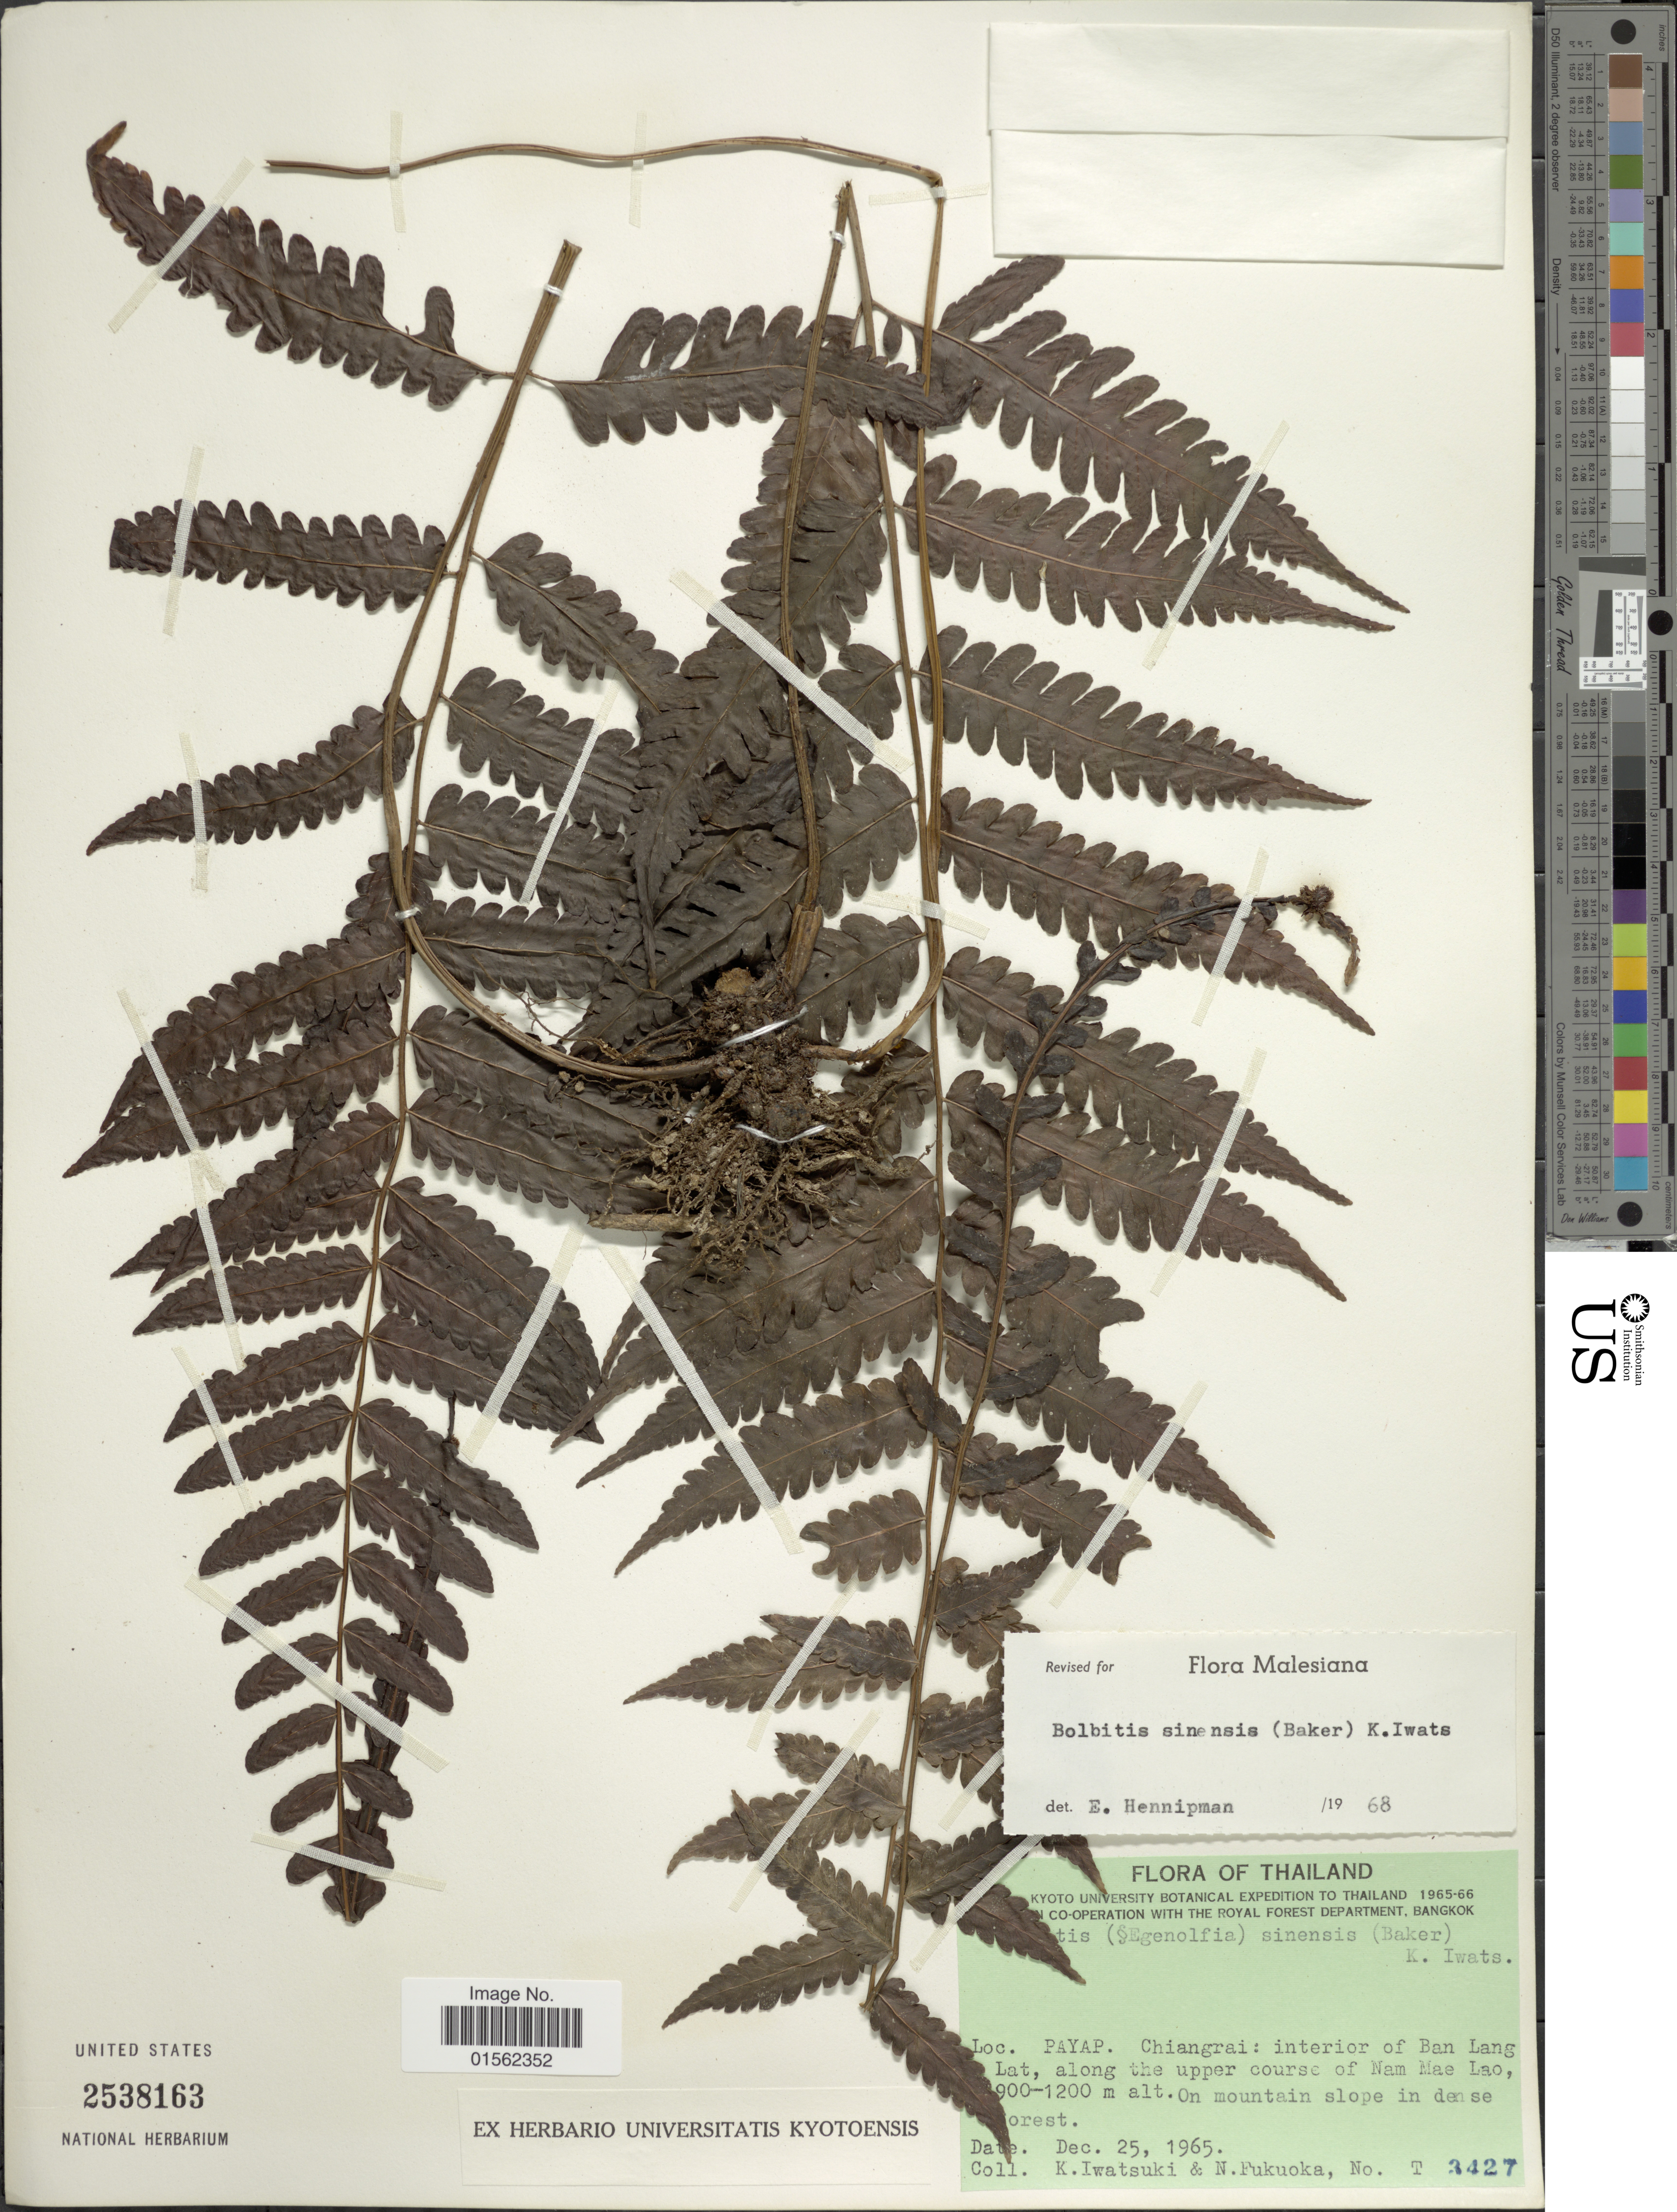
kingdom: Plantae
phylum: Tracheophyta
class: Polypodiopsida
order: Polypodiales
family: Dryopteridaceae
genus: Bolbitis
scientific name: Bolbitis sinensis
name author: (Baker) K. Iwats.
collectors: K. Iwatsuki & N. Fukuoka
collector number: T3427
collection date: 1965-12-25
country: Thailand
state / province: Chiang Rai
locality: Payap, Chiangrai: interior of Ban Lang Lat, along the upper course of Nam Mae Lao, on mountain slope in dense forest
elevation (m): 900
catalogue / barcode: US 2538163